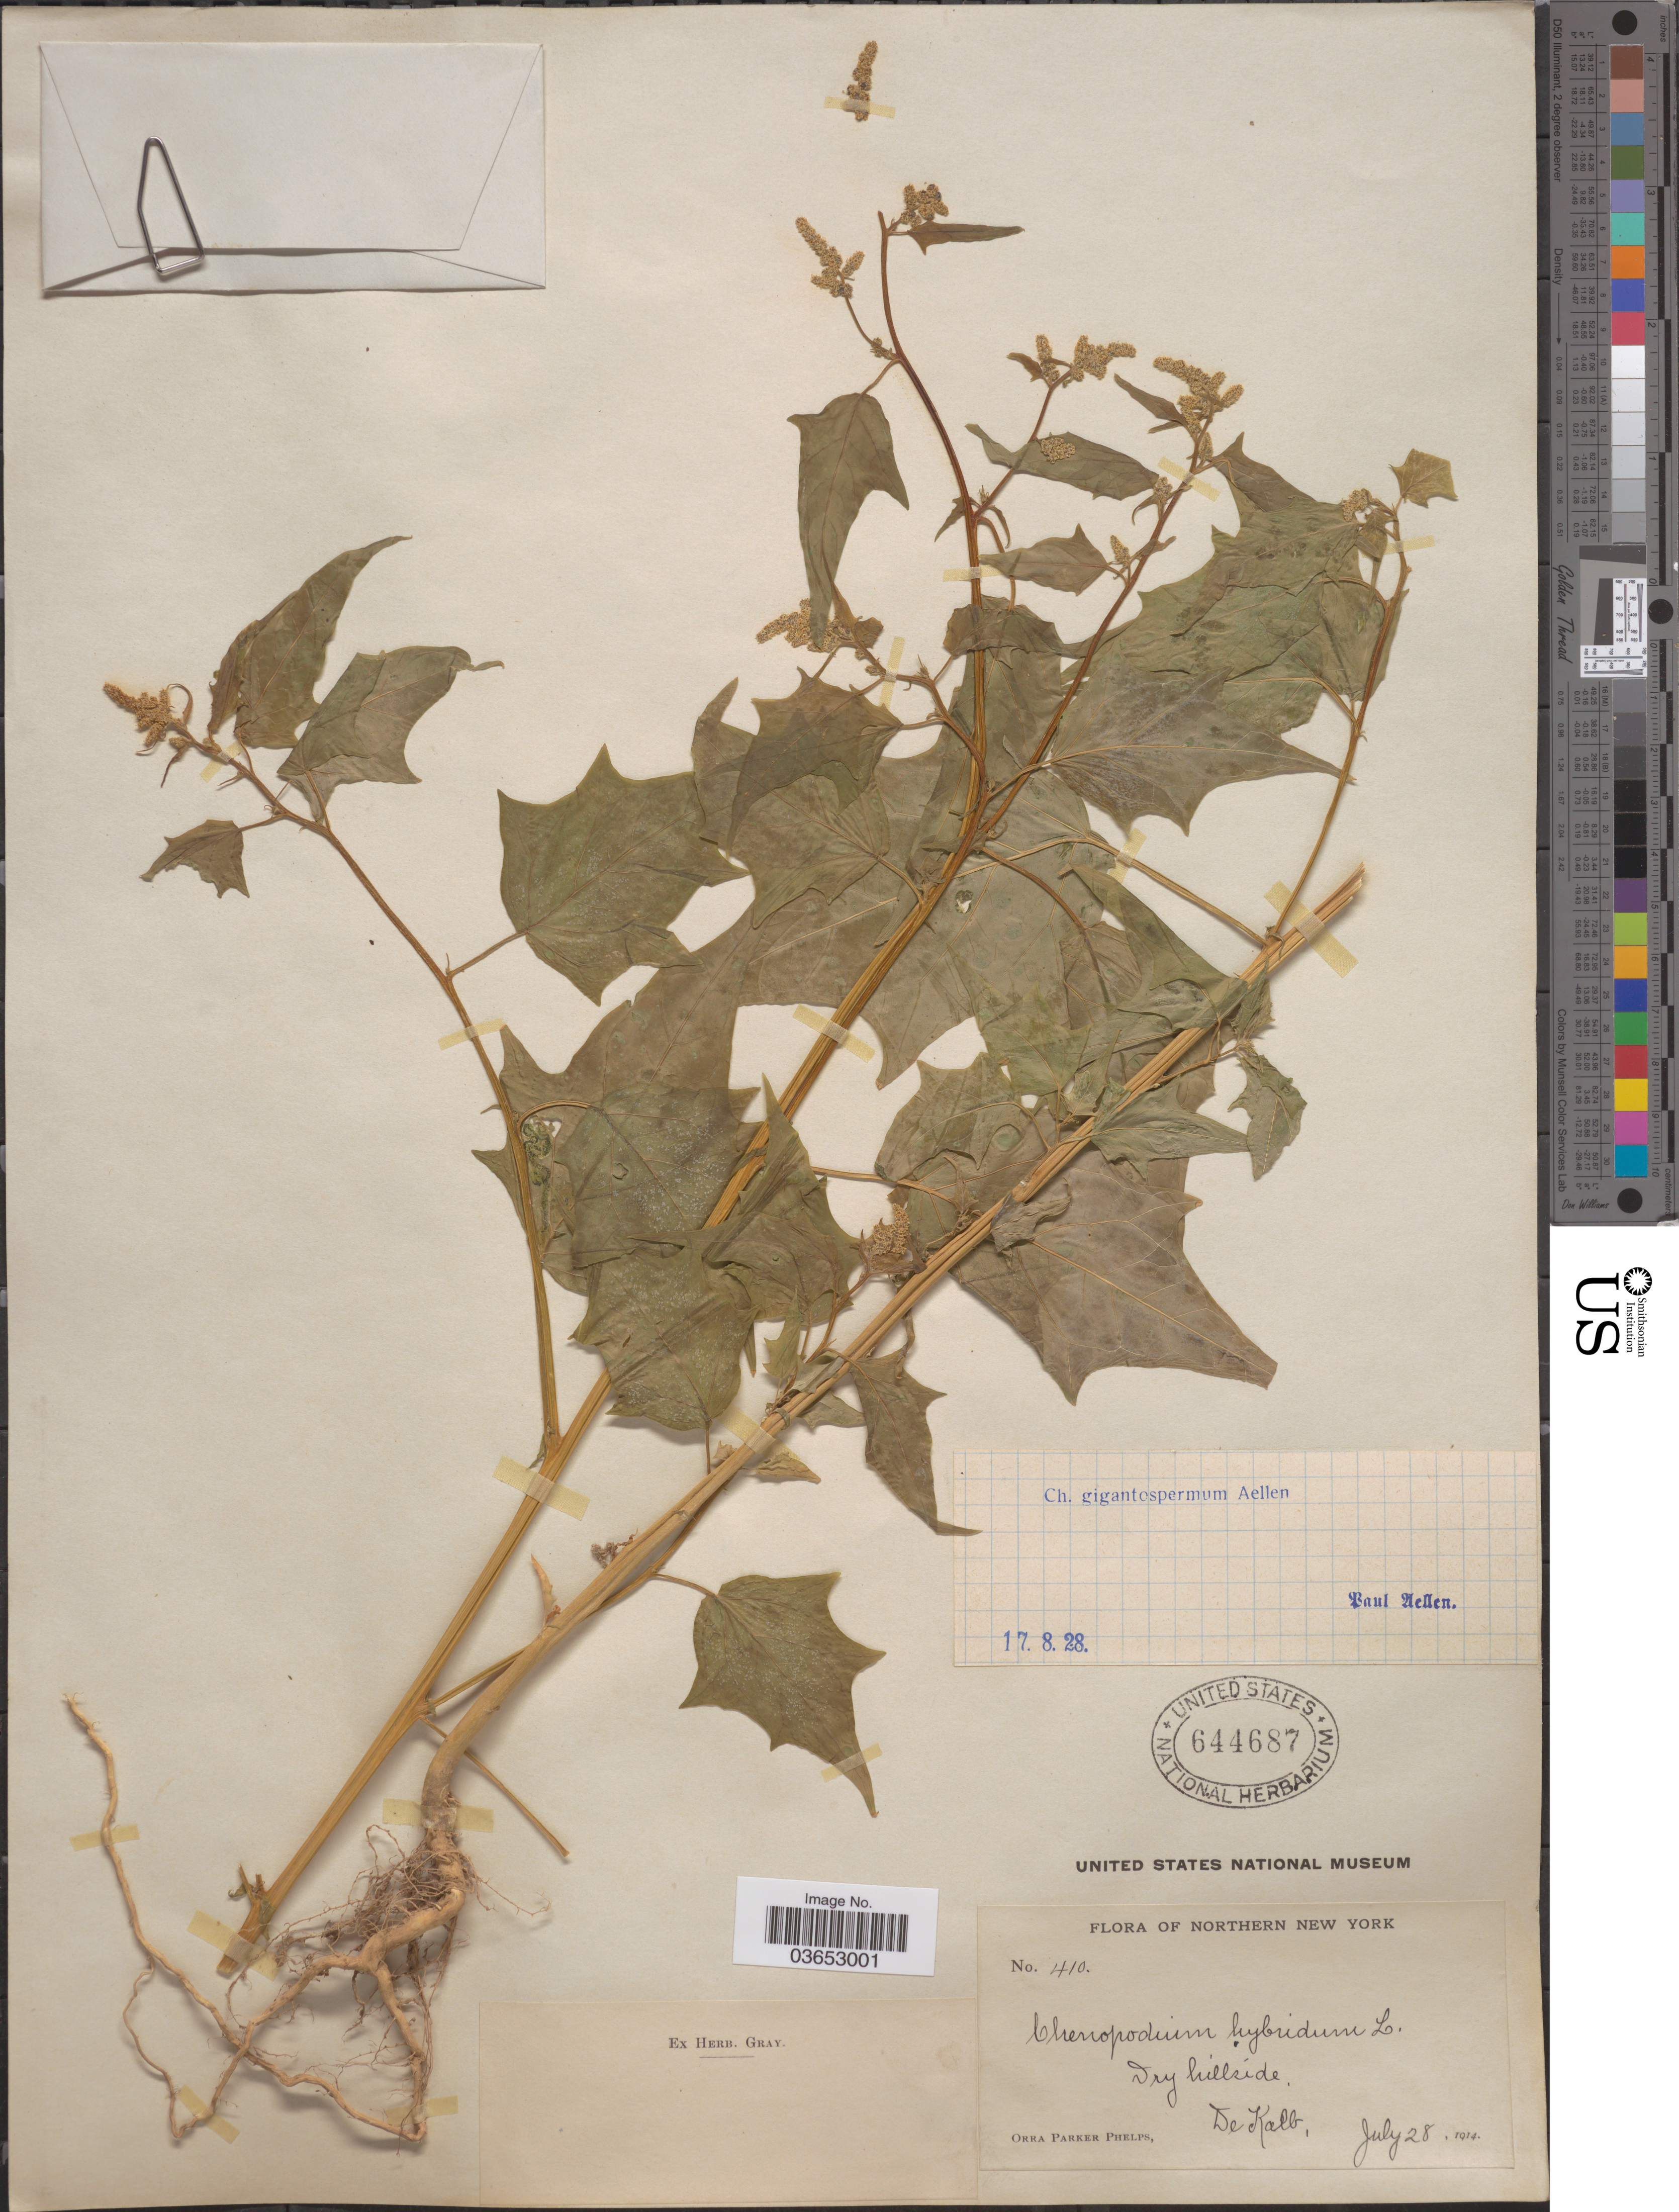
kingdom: Plantae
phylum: Tracheophyta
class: Magnoliopsida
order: Caryophyllales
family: Amaranthaceae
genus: Chenopodium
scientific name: Chenopodium gigantospermum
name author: Aellen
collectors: O. P. Phelps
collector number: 410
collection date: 1914-07-28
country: United States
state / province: New York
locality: Northern New York. De Kalb.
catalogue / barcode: US 644687